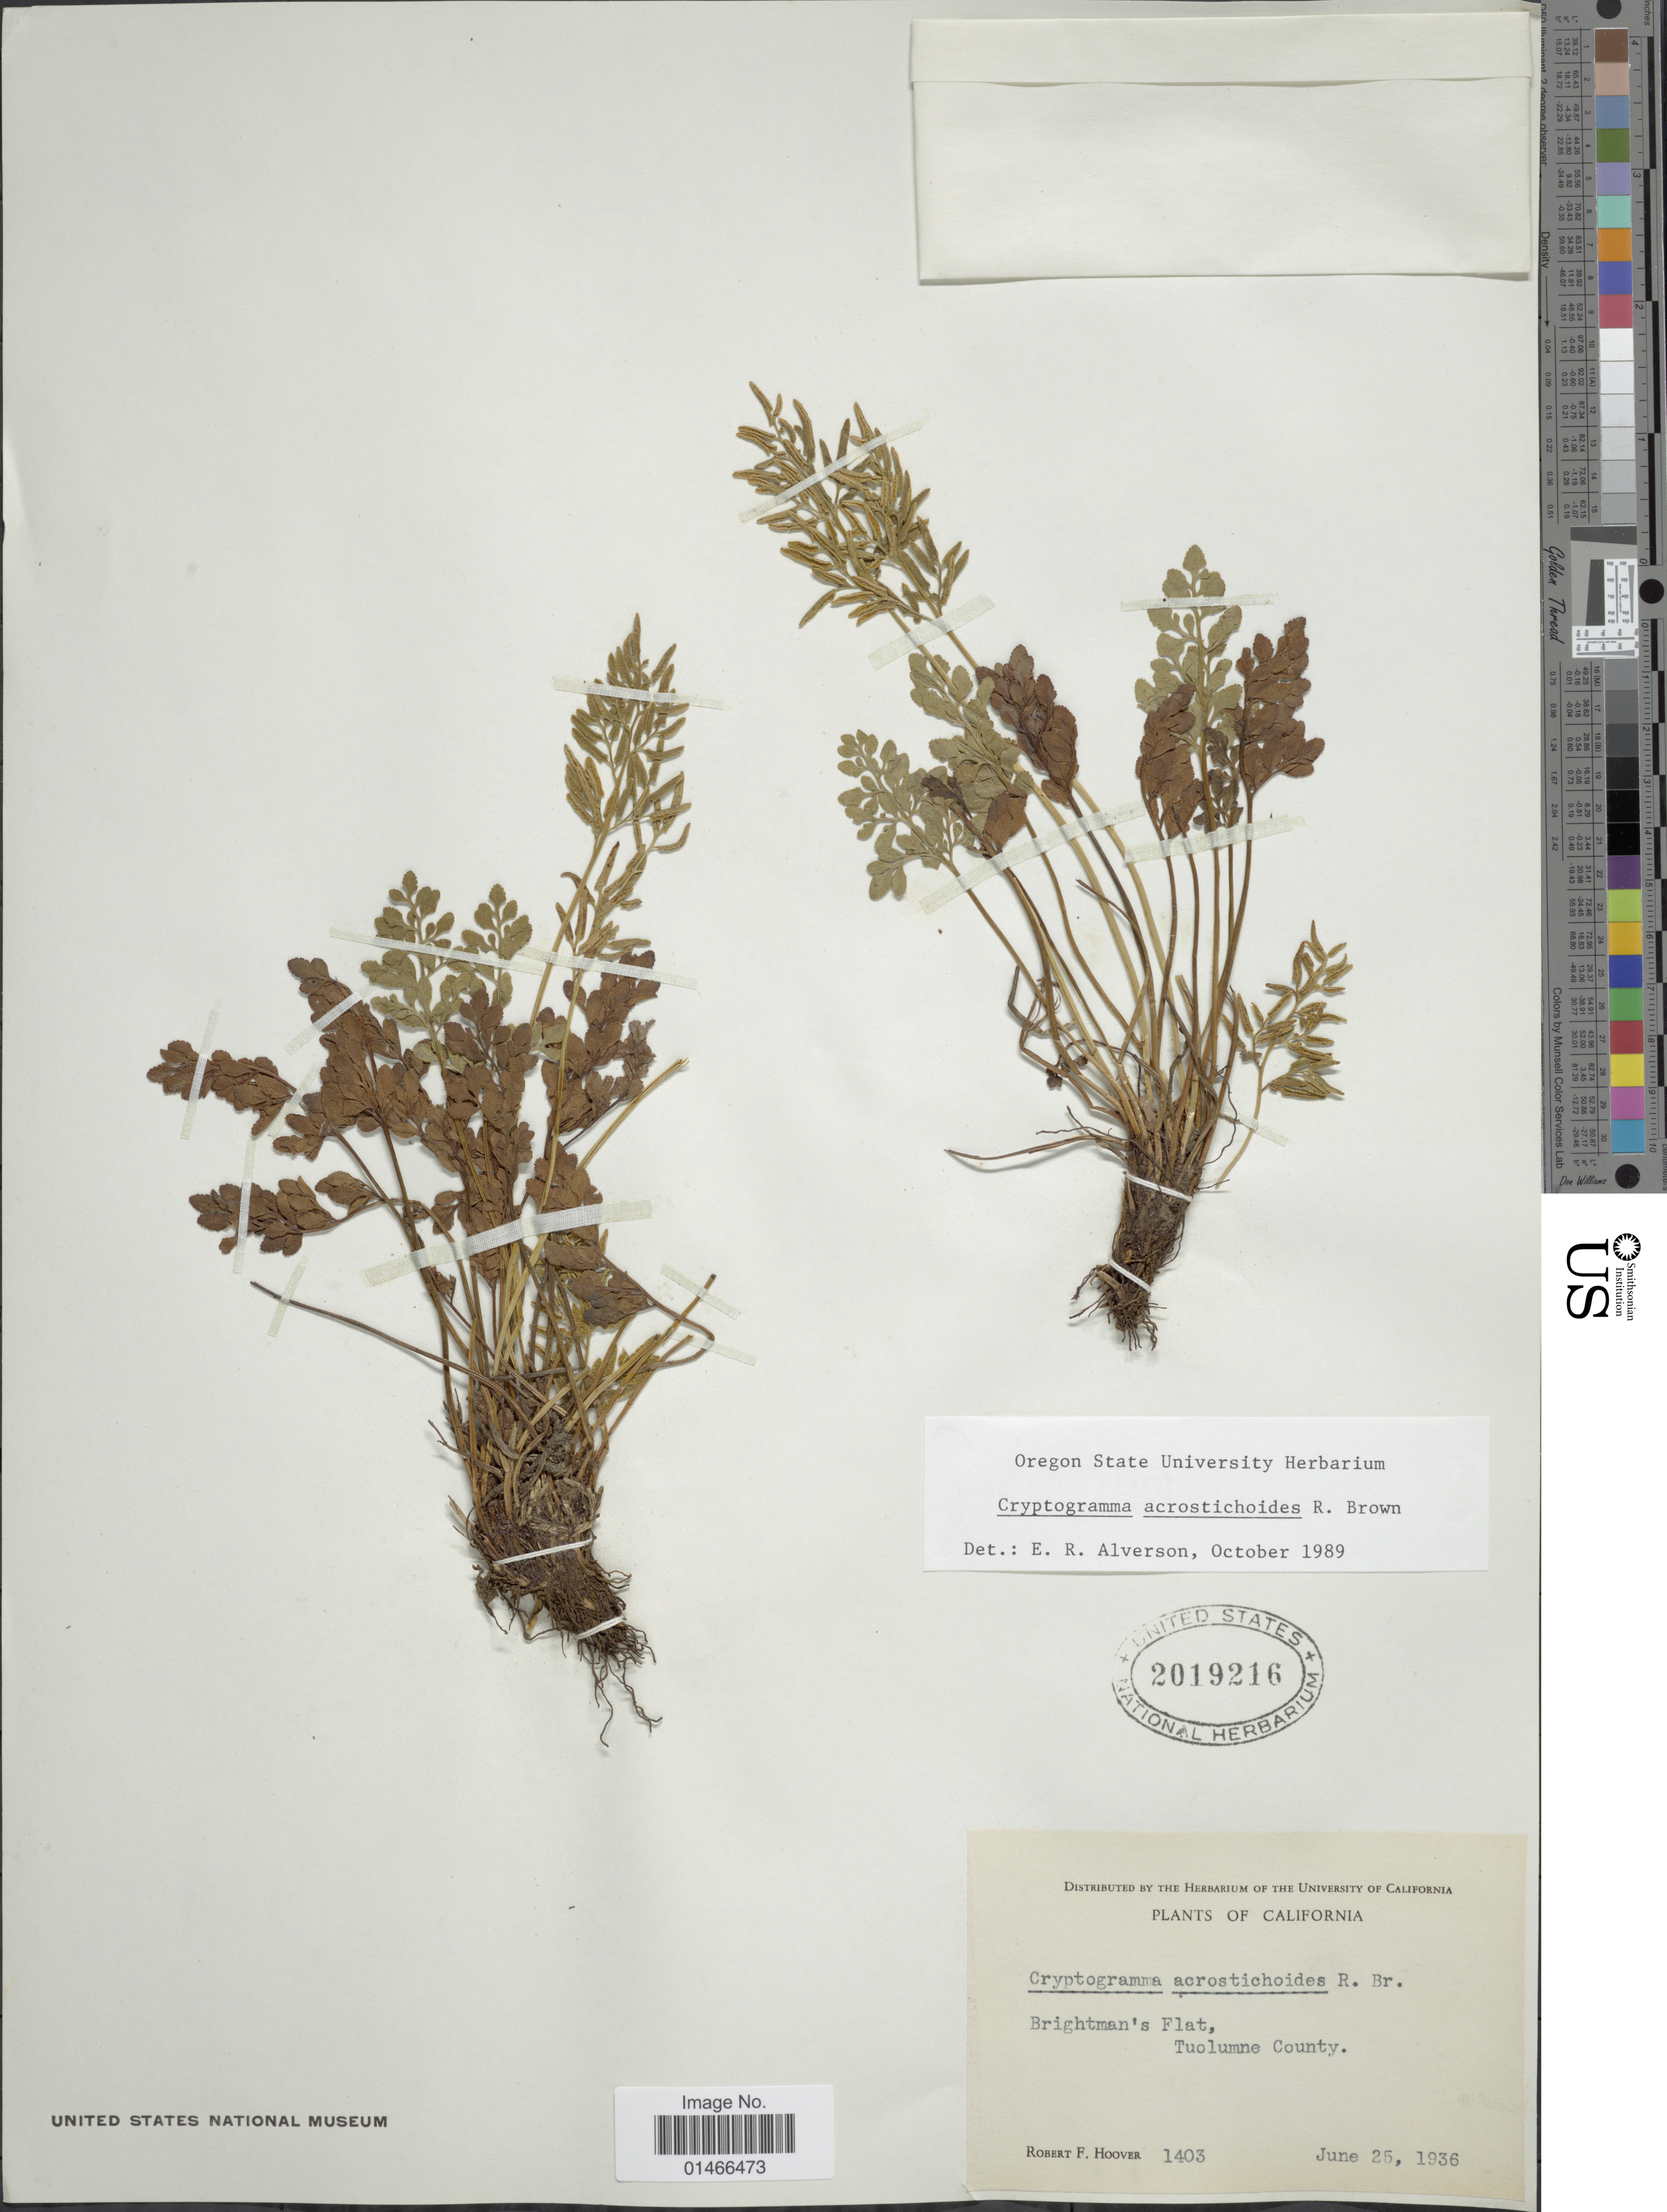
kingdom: Plantae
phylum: Tracheophyta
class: Polypodiopsida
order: Polypodiales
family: Pteridaceae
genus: Cryptogramma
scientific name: Cryptogramma acrostichoides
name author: R. Br.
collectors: R. F. Hoover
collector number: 1403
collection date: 1936-06-25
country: United States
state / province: California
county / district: Tuolumne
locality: Brightman's Flat, Tuolumne County.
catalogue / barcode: US 2019216